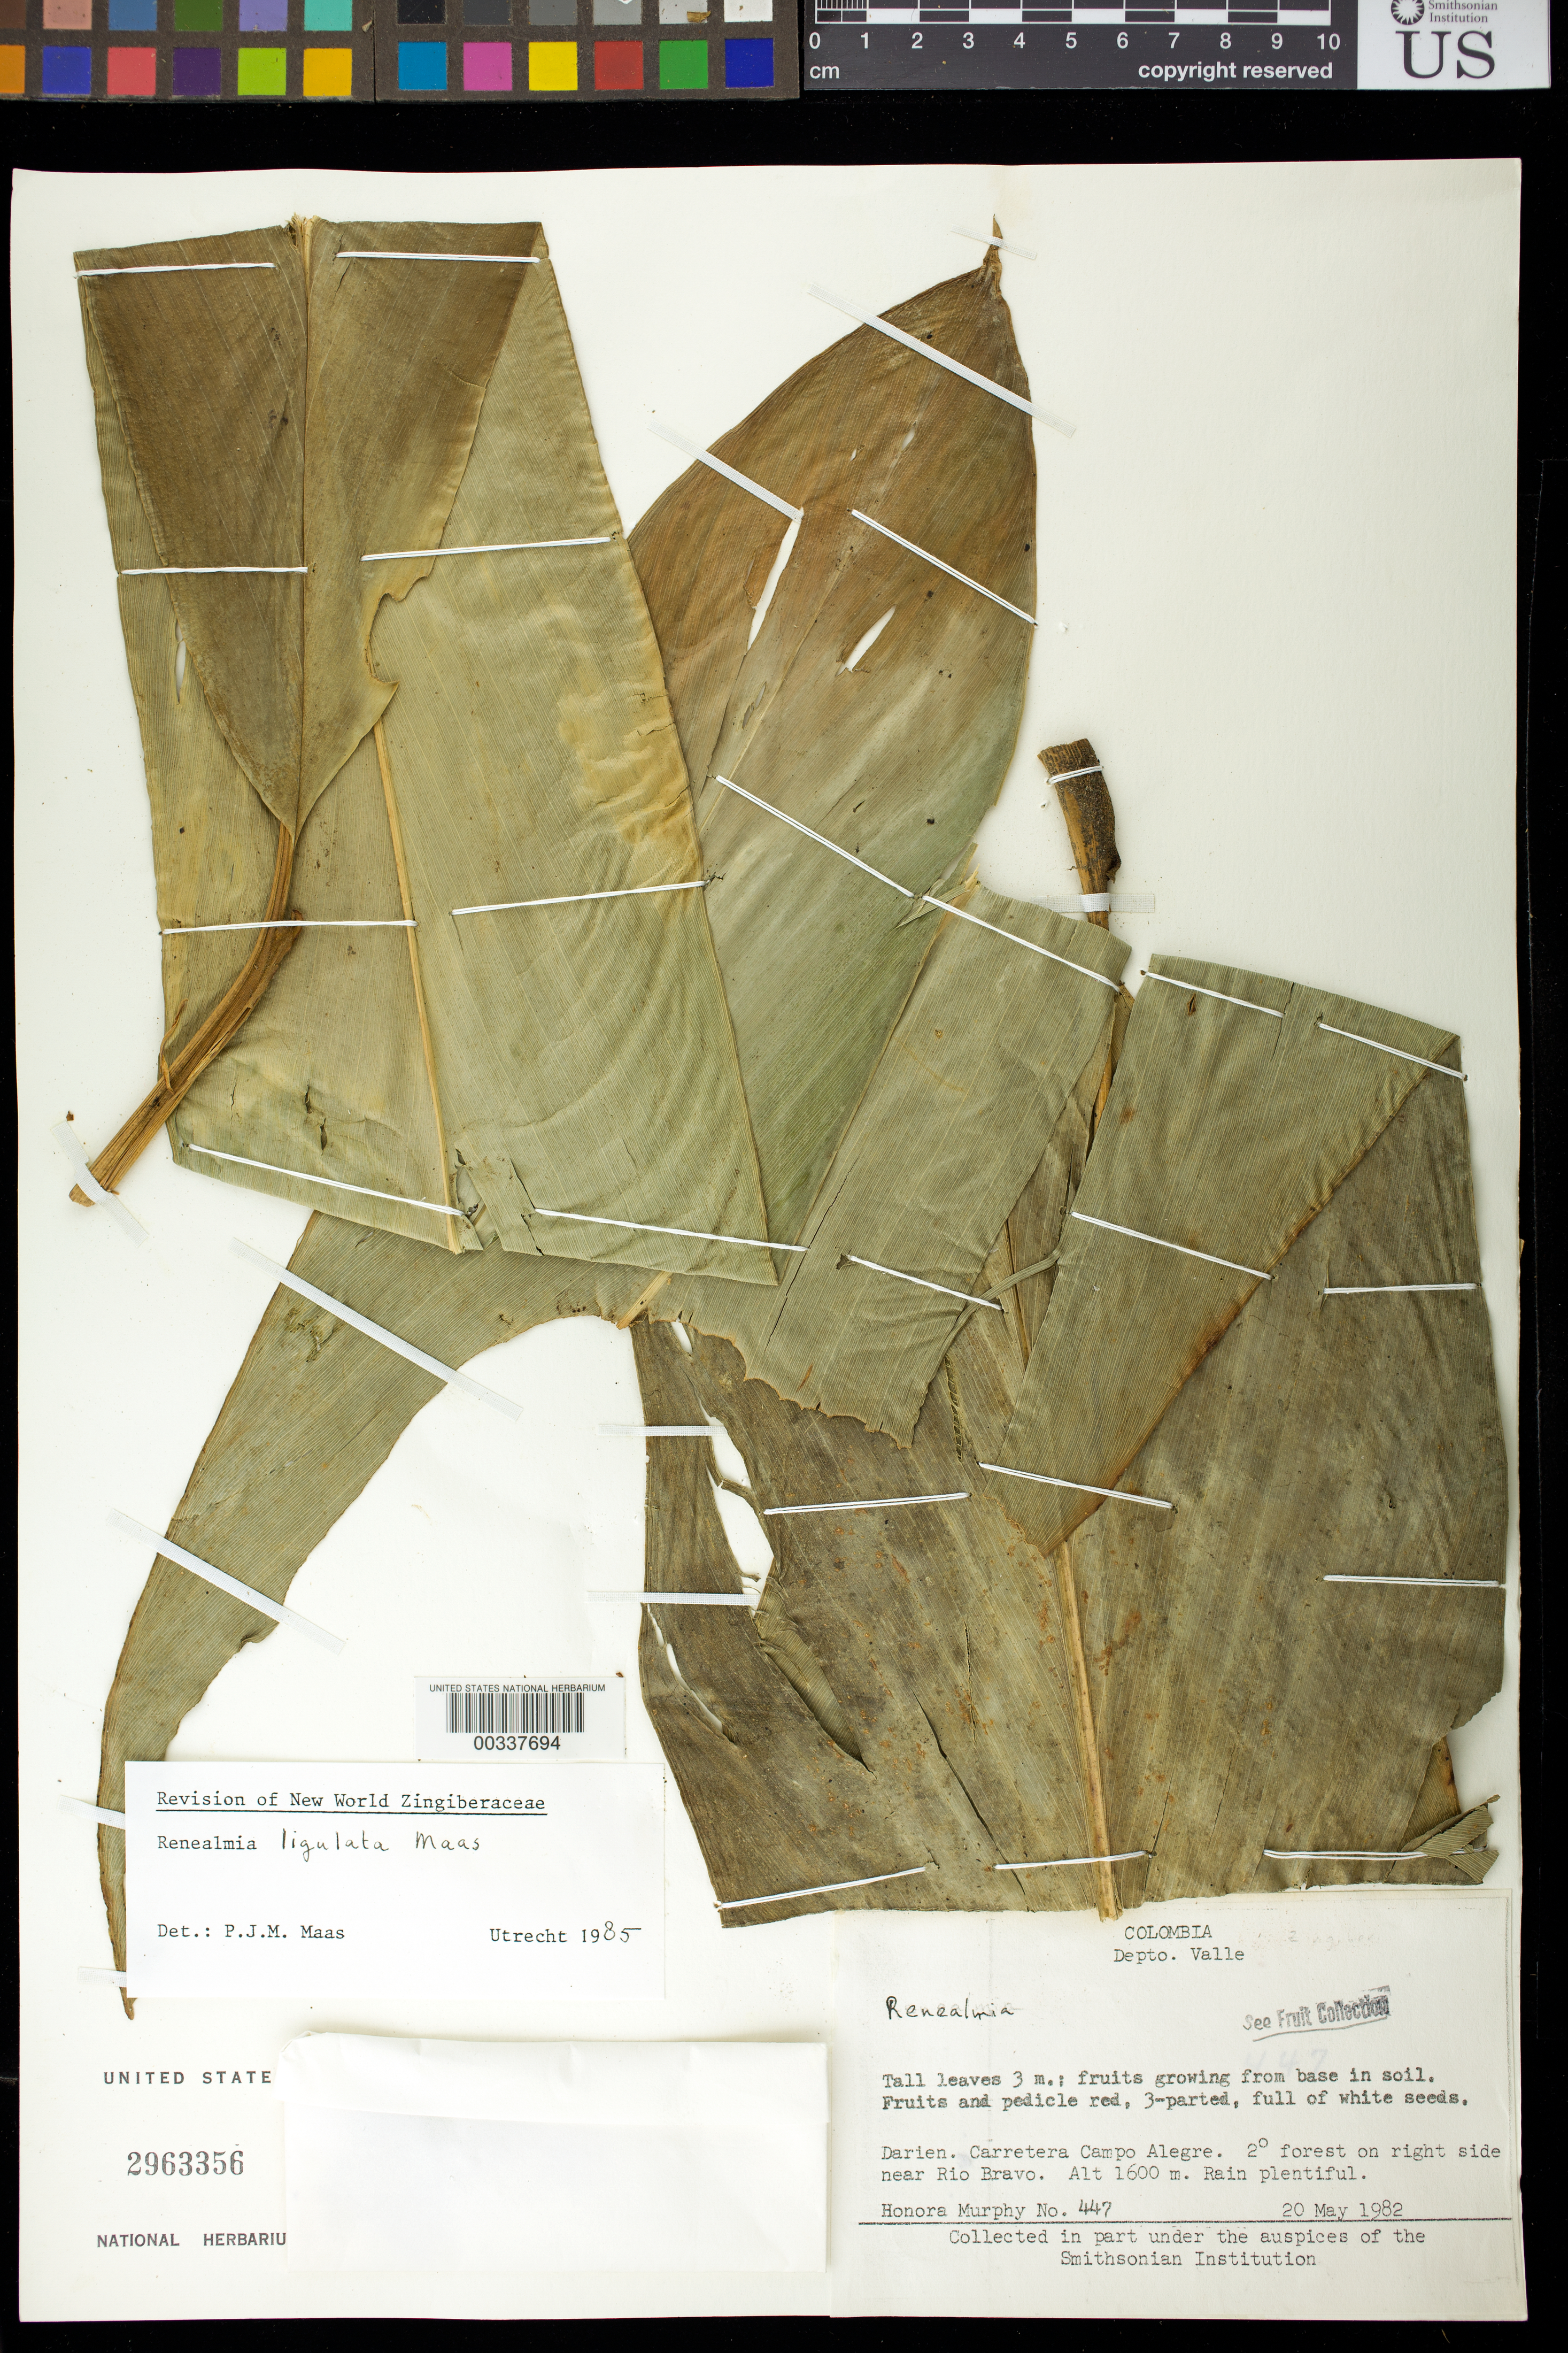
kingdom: Plantae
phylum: Tracheophyta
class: Liliopsida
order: Zingiberales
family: Zingiberaceae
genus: Renealmia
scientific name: Renealmia ligulata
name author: Maas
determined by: Maas, Paul J. M.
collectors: H. Murphy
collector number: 447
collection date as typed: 20 May 1982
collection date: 1982-05-20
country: Colombia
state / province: Valle del Cauca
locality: Darien, along Carretera Campo Alegre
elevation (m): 1600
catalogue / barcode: US 2963356